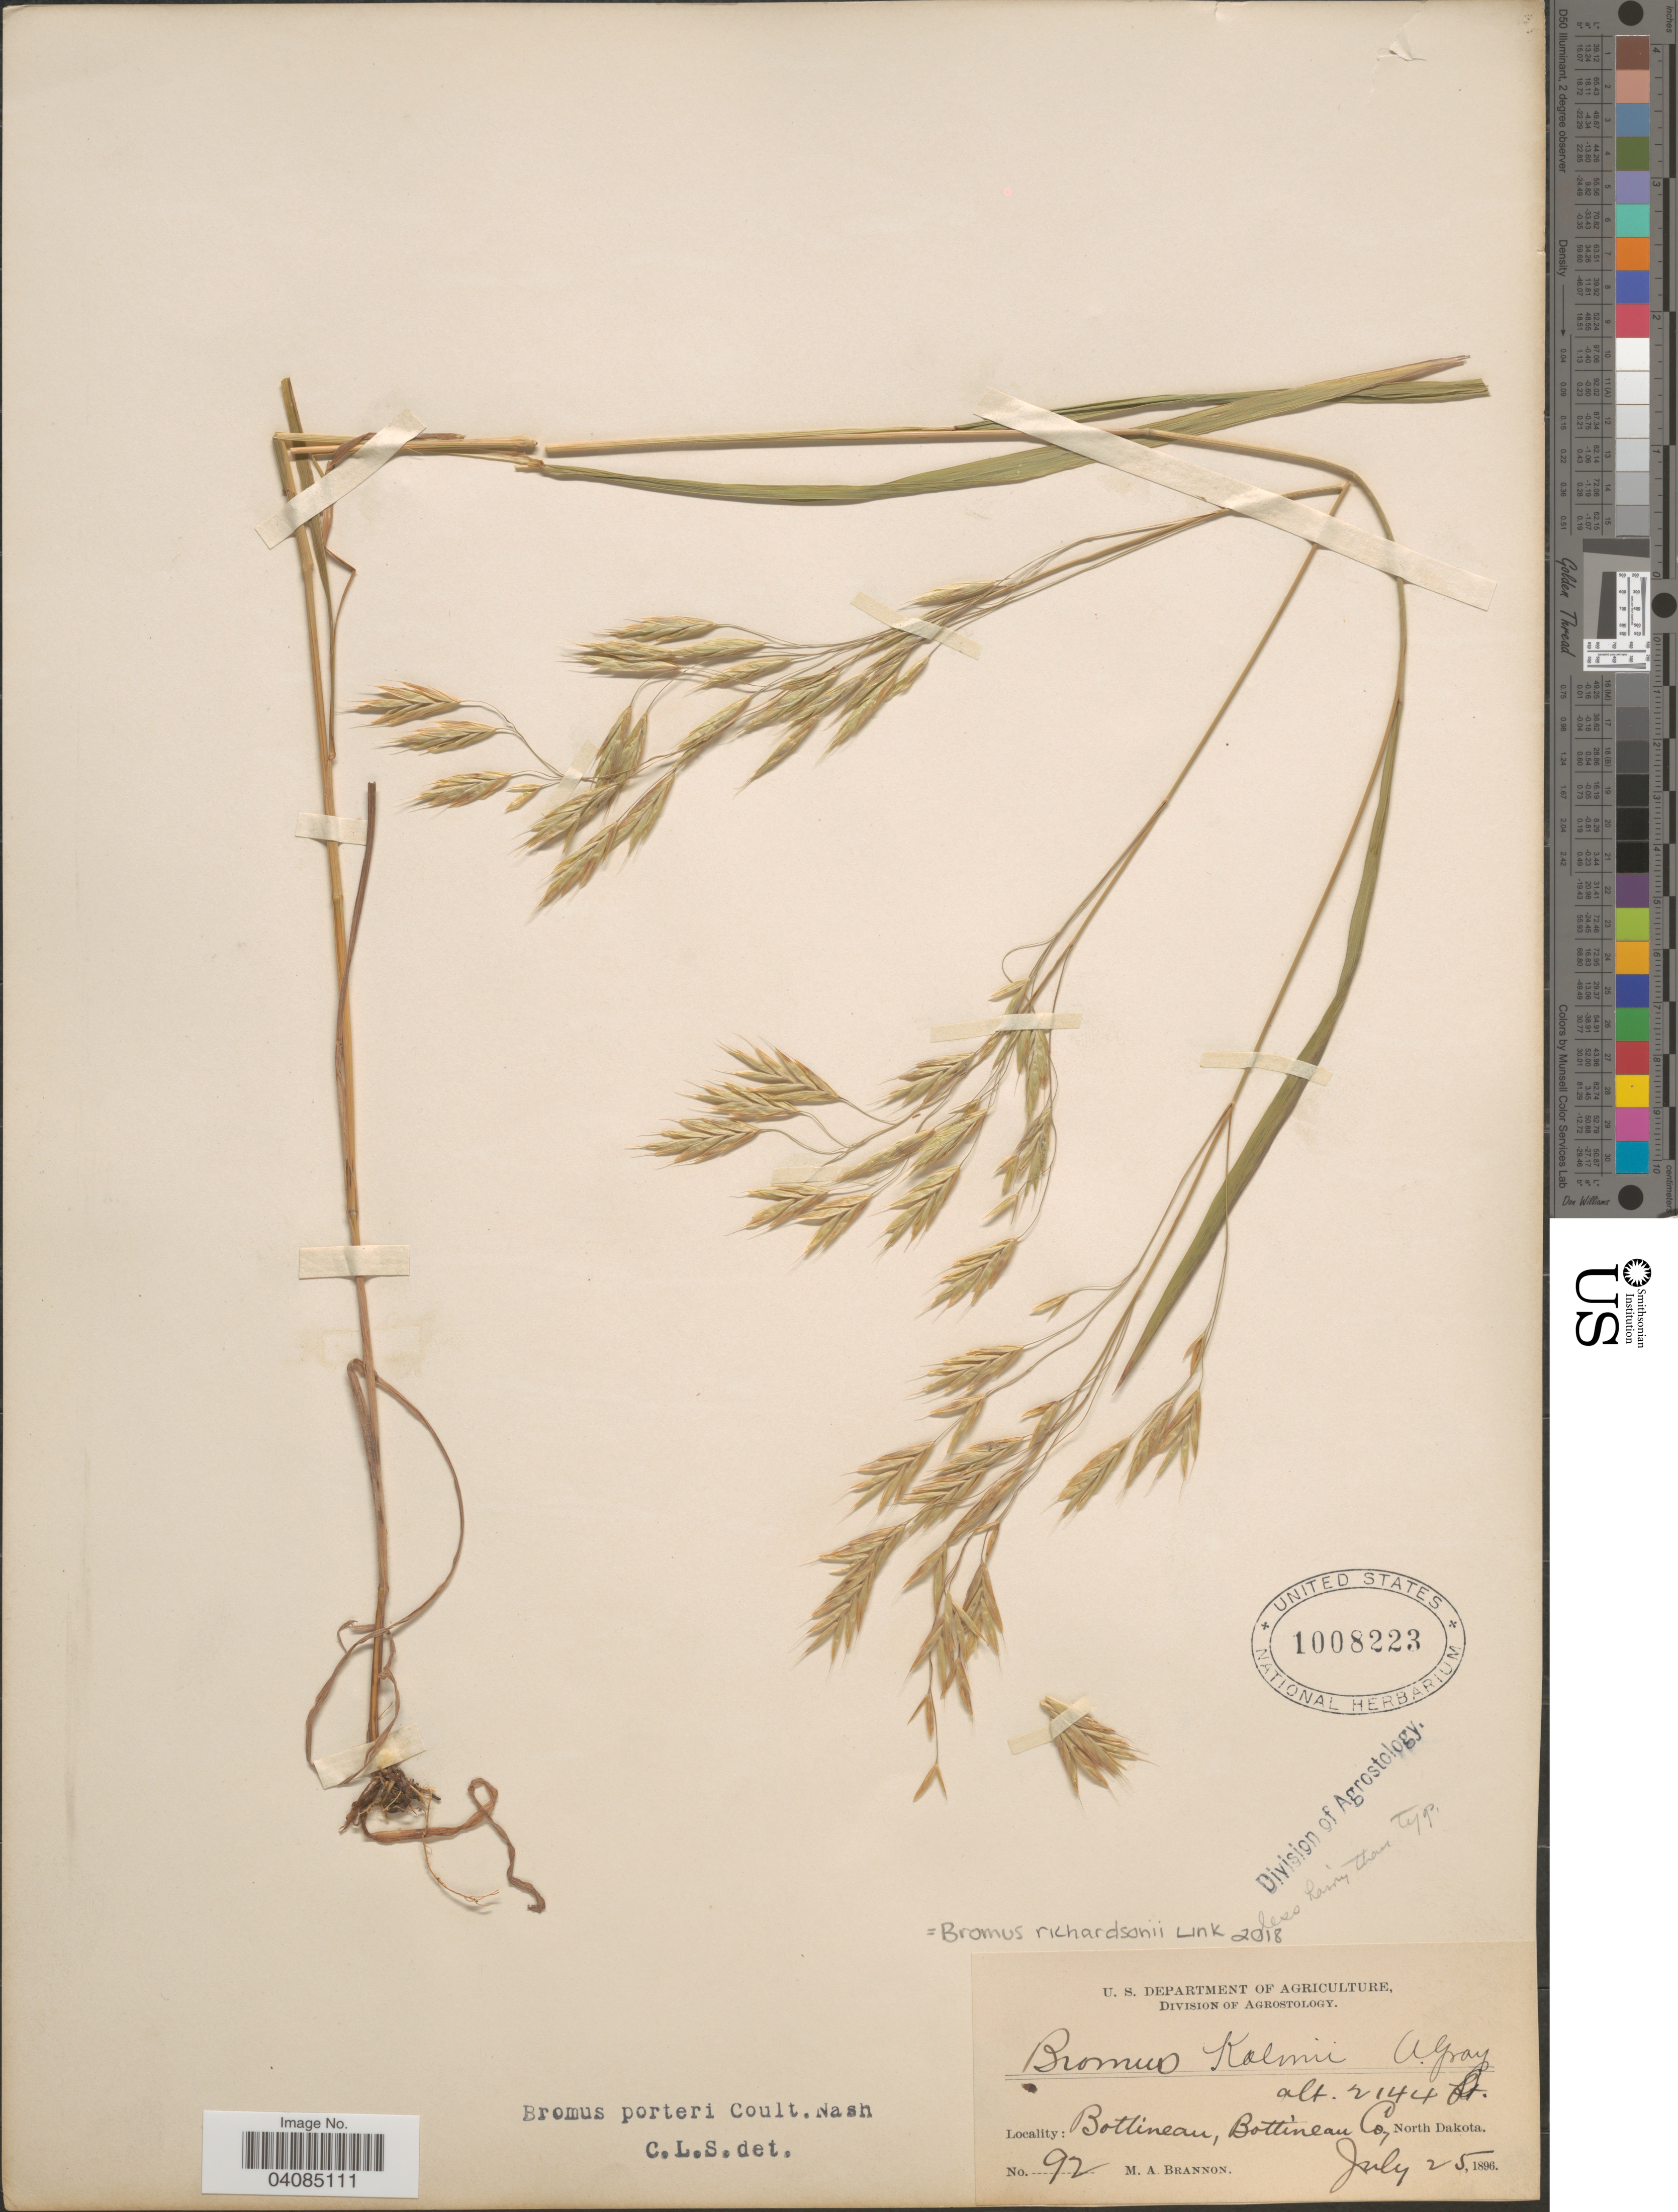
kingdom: Plantae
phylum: Tracheophyta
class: Liliopsida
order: Poales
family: Poaceae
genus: Bromus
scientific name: Bromus richardsonii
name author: Link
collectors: M. Brannon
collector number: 92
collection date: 1896-07-25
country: United States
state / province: North Dakota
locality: Bottineau, Bottineau Co.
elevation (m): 653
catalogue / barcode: US 1008223